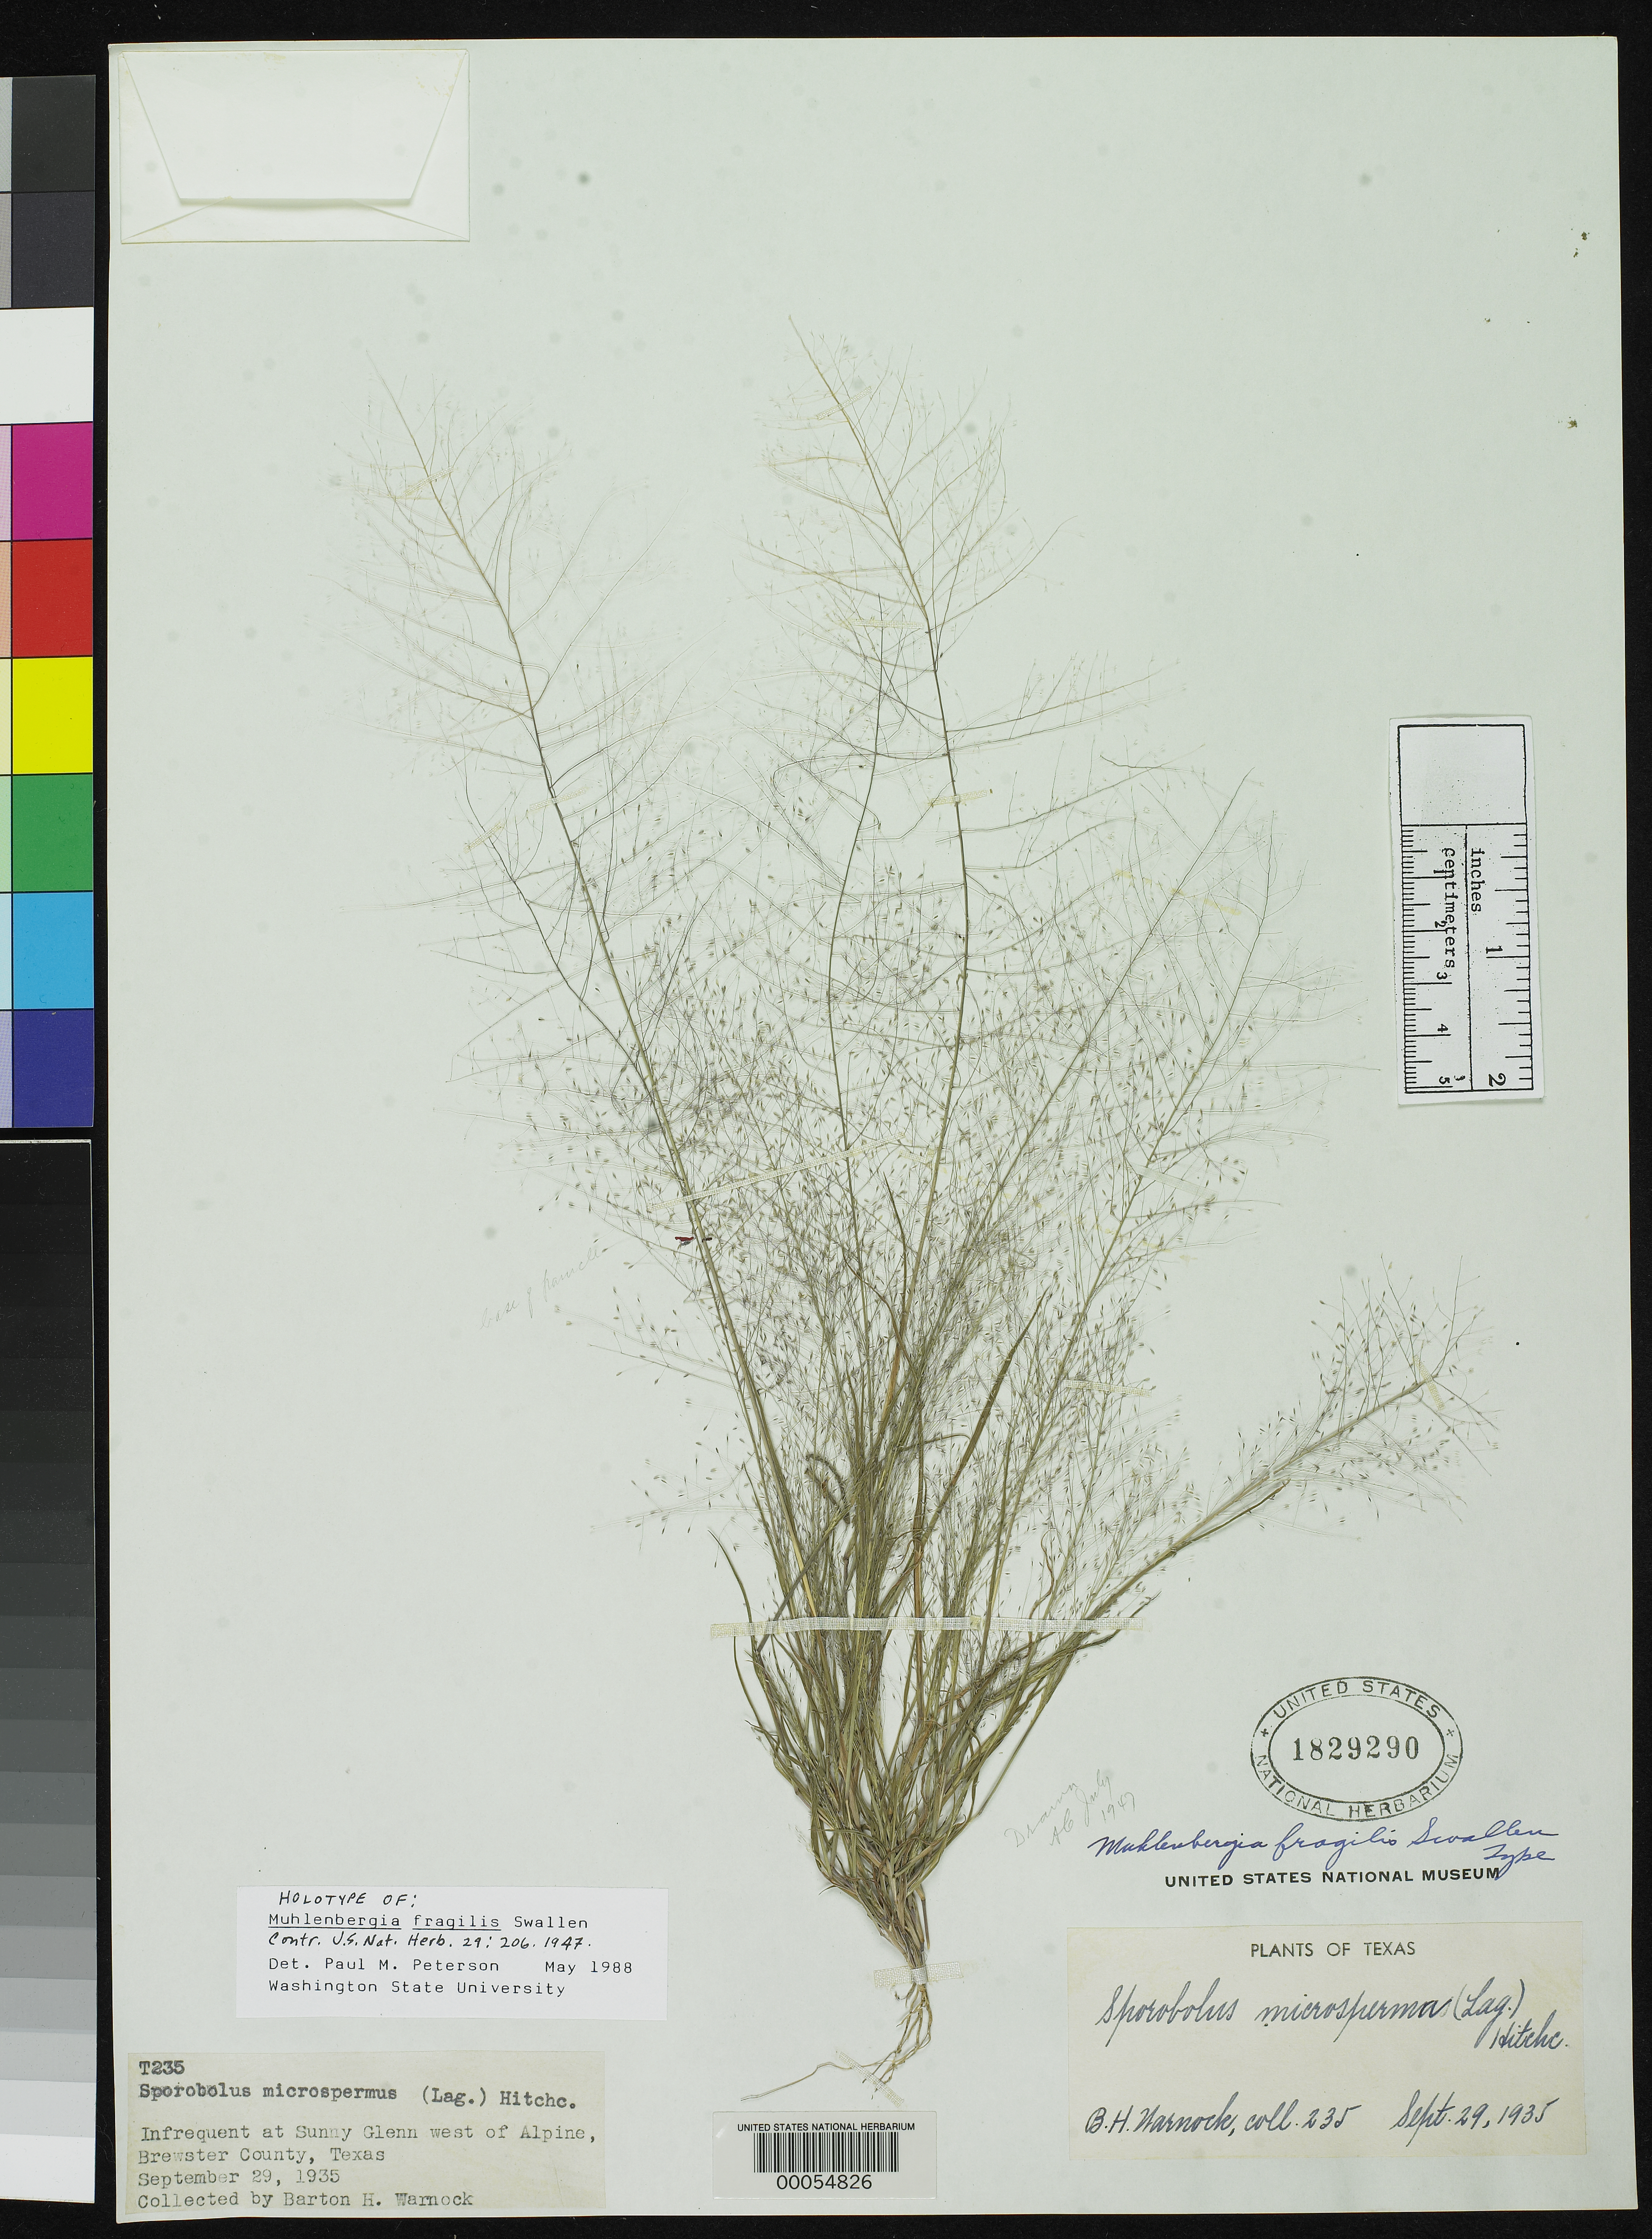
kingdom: Plantae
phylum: Tracheophyta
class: Liliopsida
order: Poales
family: Poaceae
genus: Muhlenbergia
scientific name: Muhlenbergia fragilis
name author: Swallen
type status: Holotype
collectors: B. H. Warnock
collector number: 235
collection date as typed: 29 Sep 1935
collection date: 1935-09-29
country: United States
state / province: Texas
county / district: Brewster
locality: Sunny Glen, W of Alpine.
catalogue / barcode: US 1829290